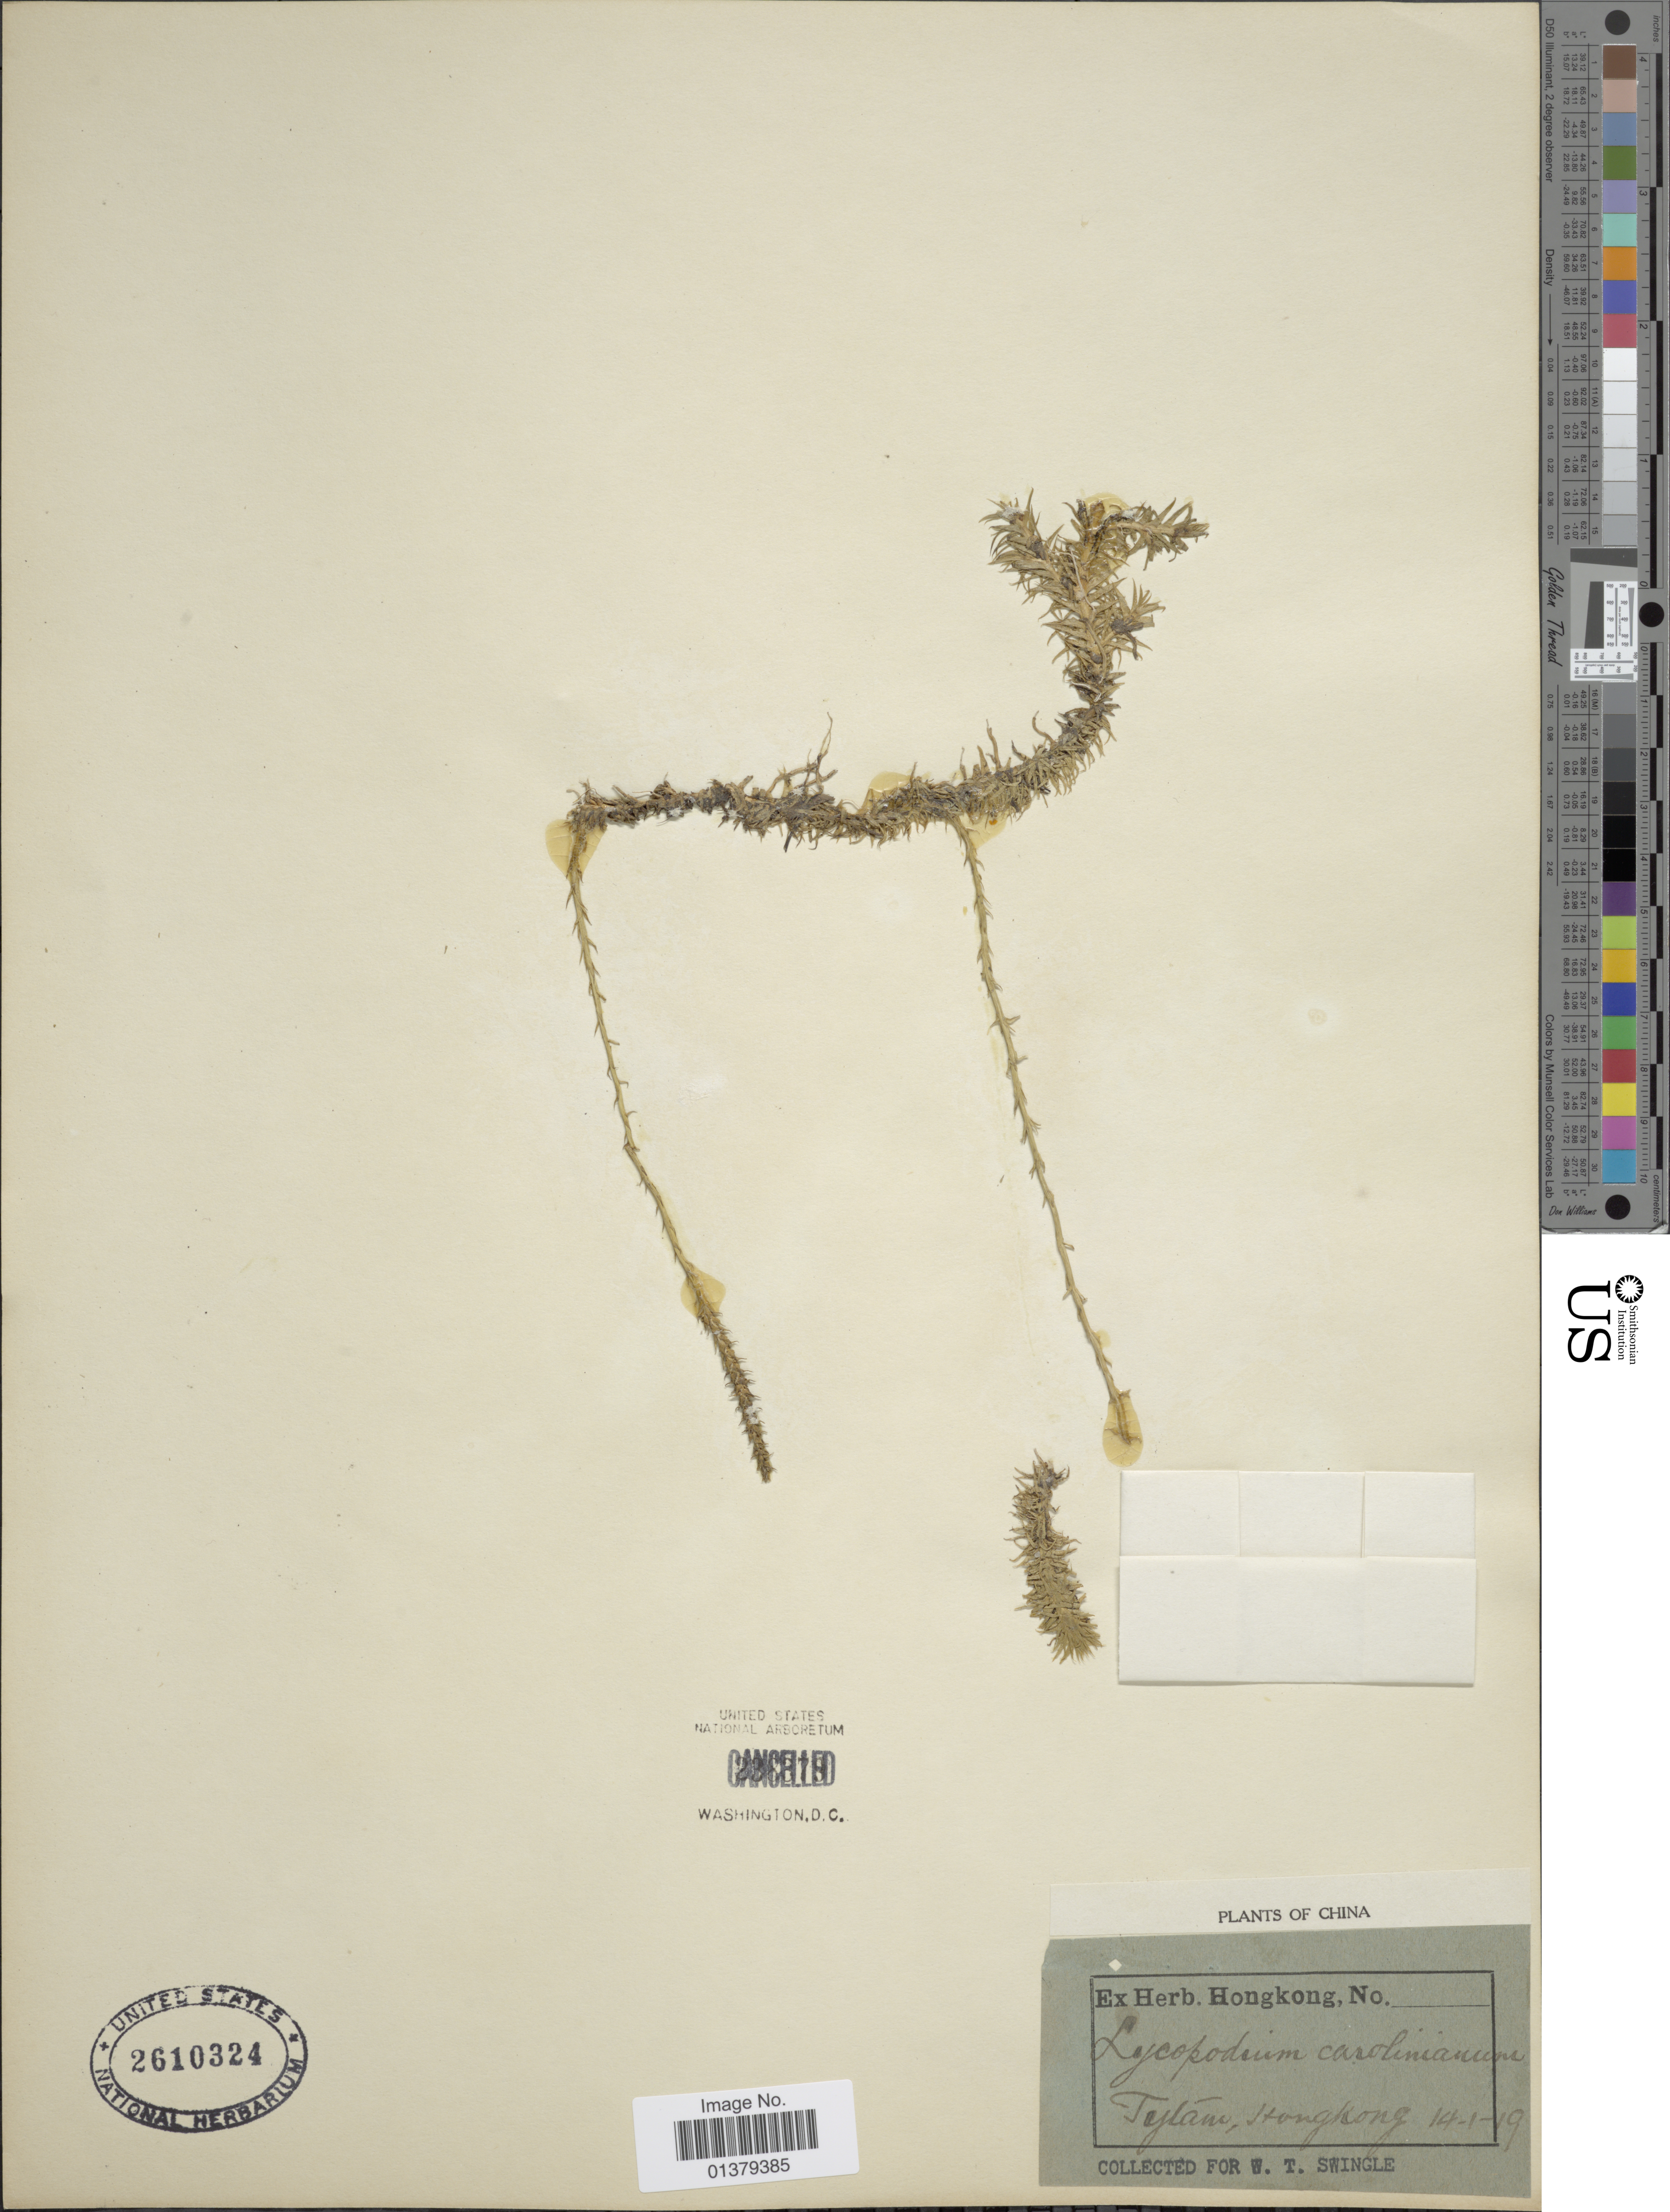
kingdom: Plantae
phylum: Tracheophyta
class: Lycopodiopsida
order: Lycopodiales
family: Lycopodiaceae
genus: Pseudolycopodiella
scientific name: Pseudolycopodiella caroliniana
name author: (L.) Holub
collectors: W. T. Swingle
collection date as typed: Transcribed d/m/y: 14/1/19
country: China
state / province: Hong Kong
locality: Tejlam [interpreted]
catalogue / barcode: US 2610324